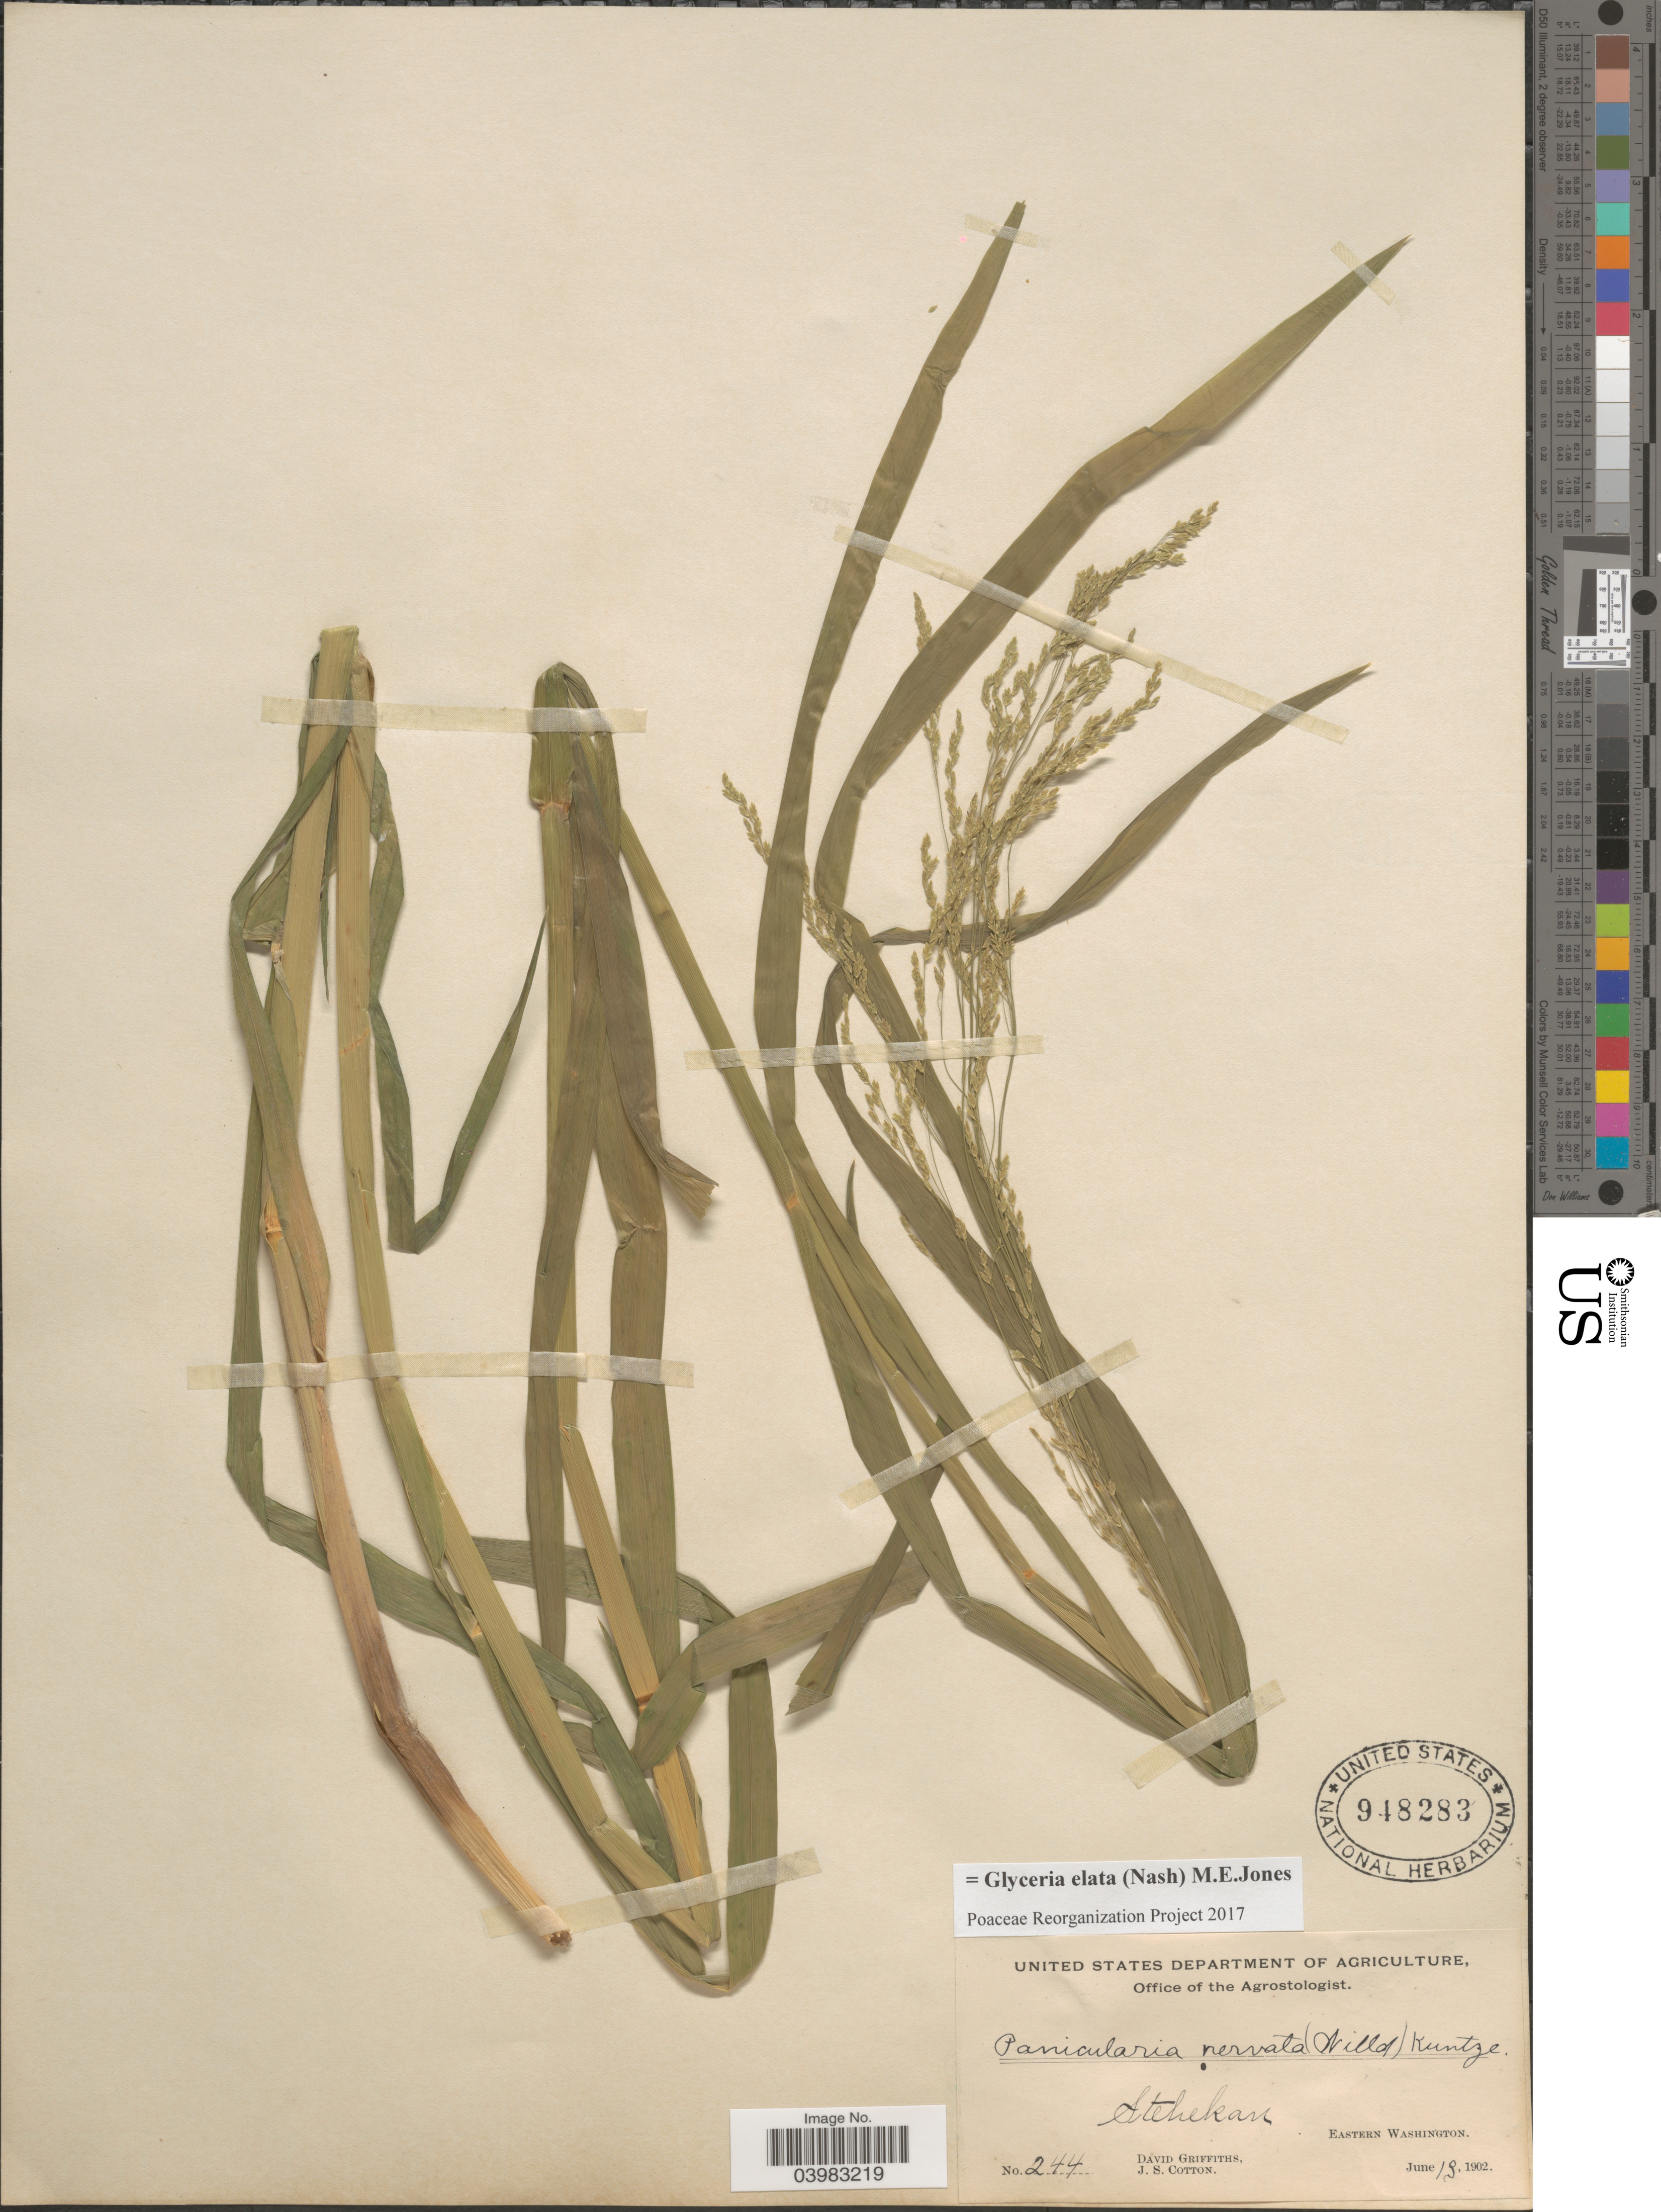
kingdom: Plantae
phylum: Tracheophyta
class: Liliopsida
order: Poales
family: Poaceae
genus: Glyceria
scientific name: Glyceria elata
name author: (Nash) M.E. Jones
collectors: D. Griffiths & J. S. Cotton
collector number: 244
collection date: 1902-06-13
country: United States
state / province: Washington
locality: Stehekan Eastern Washington.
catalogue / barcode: US 948283